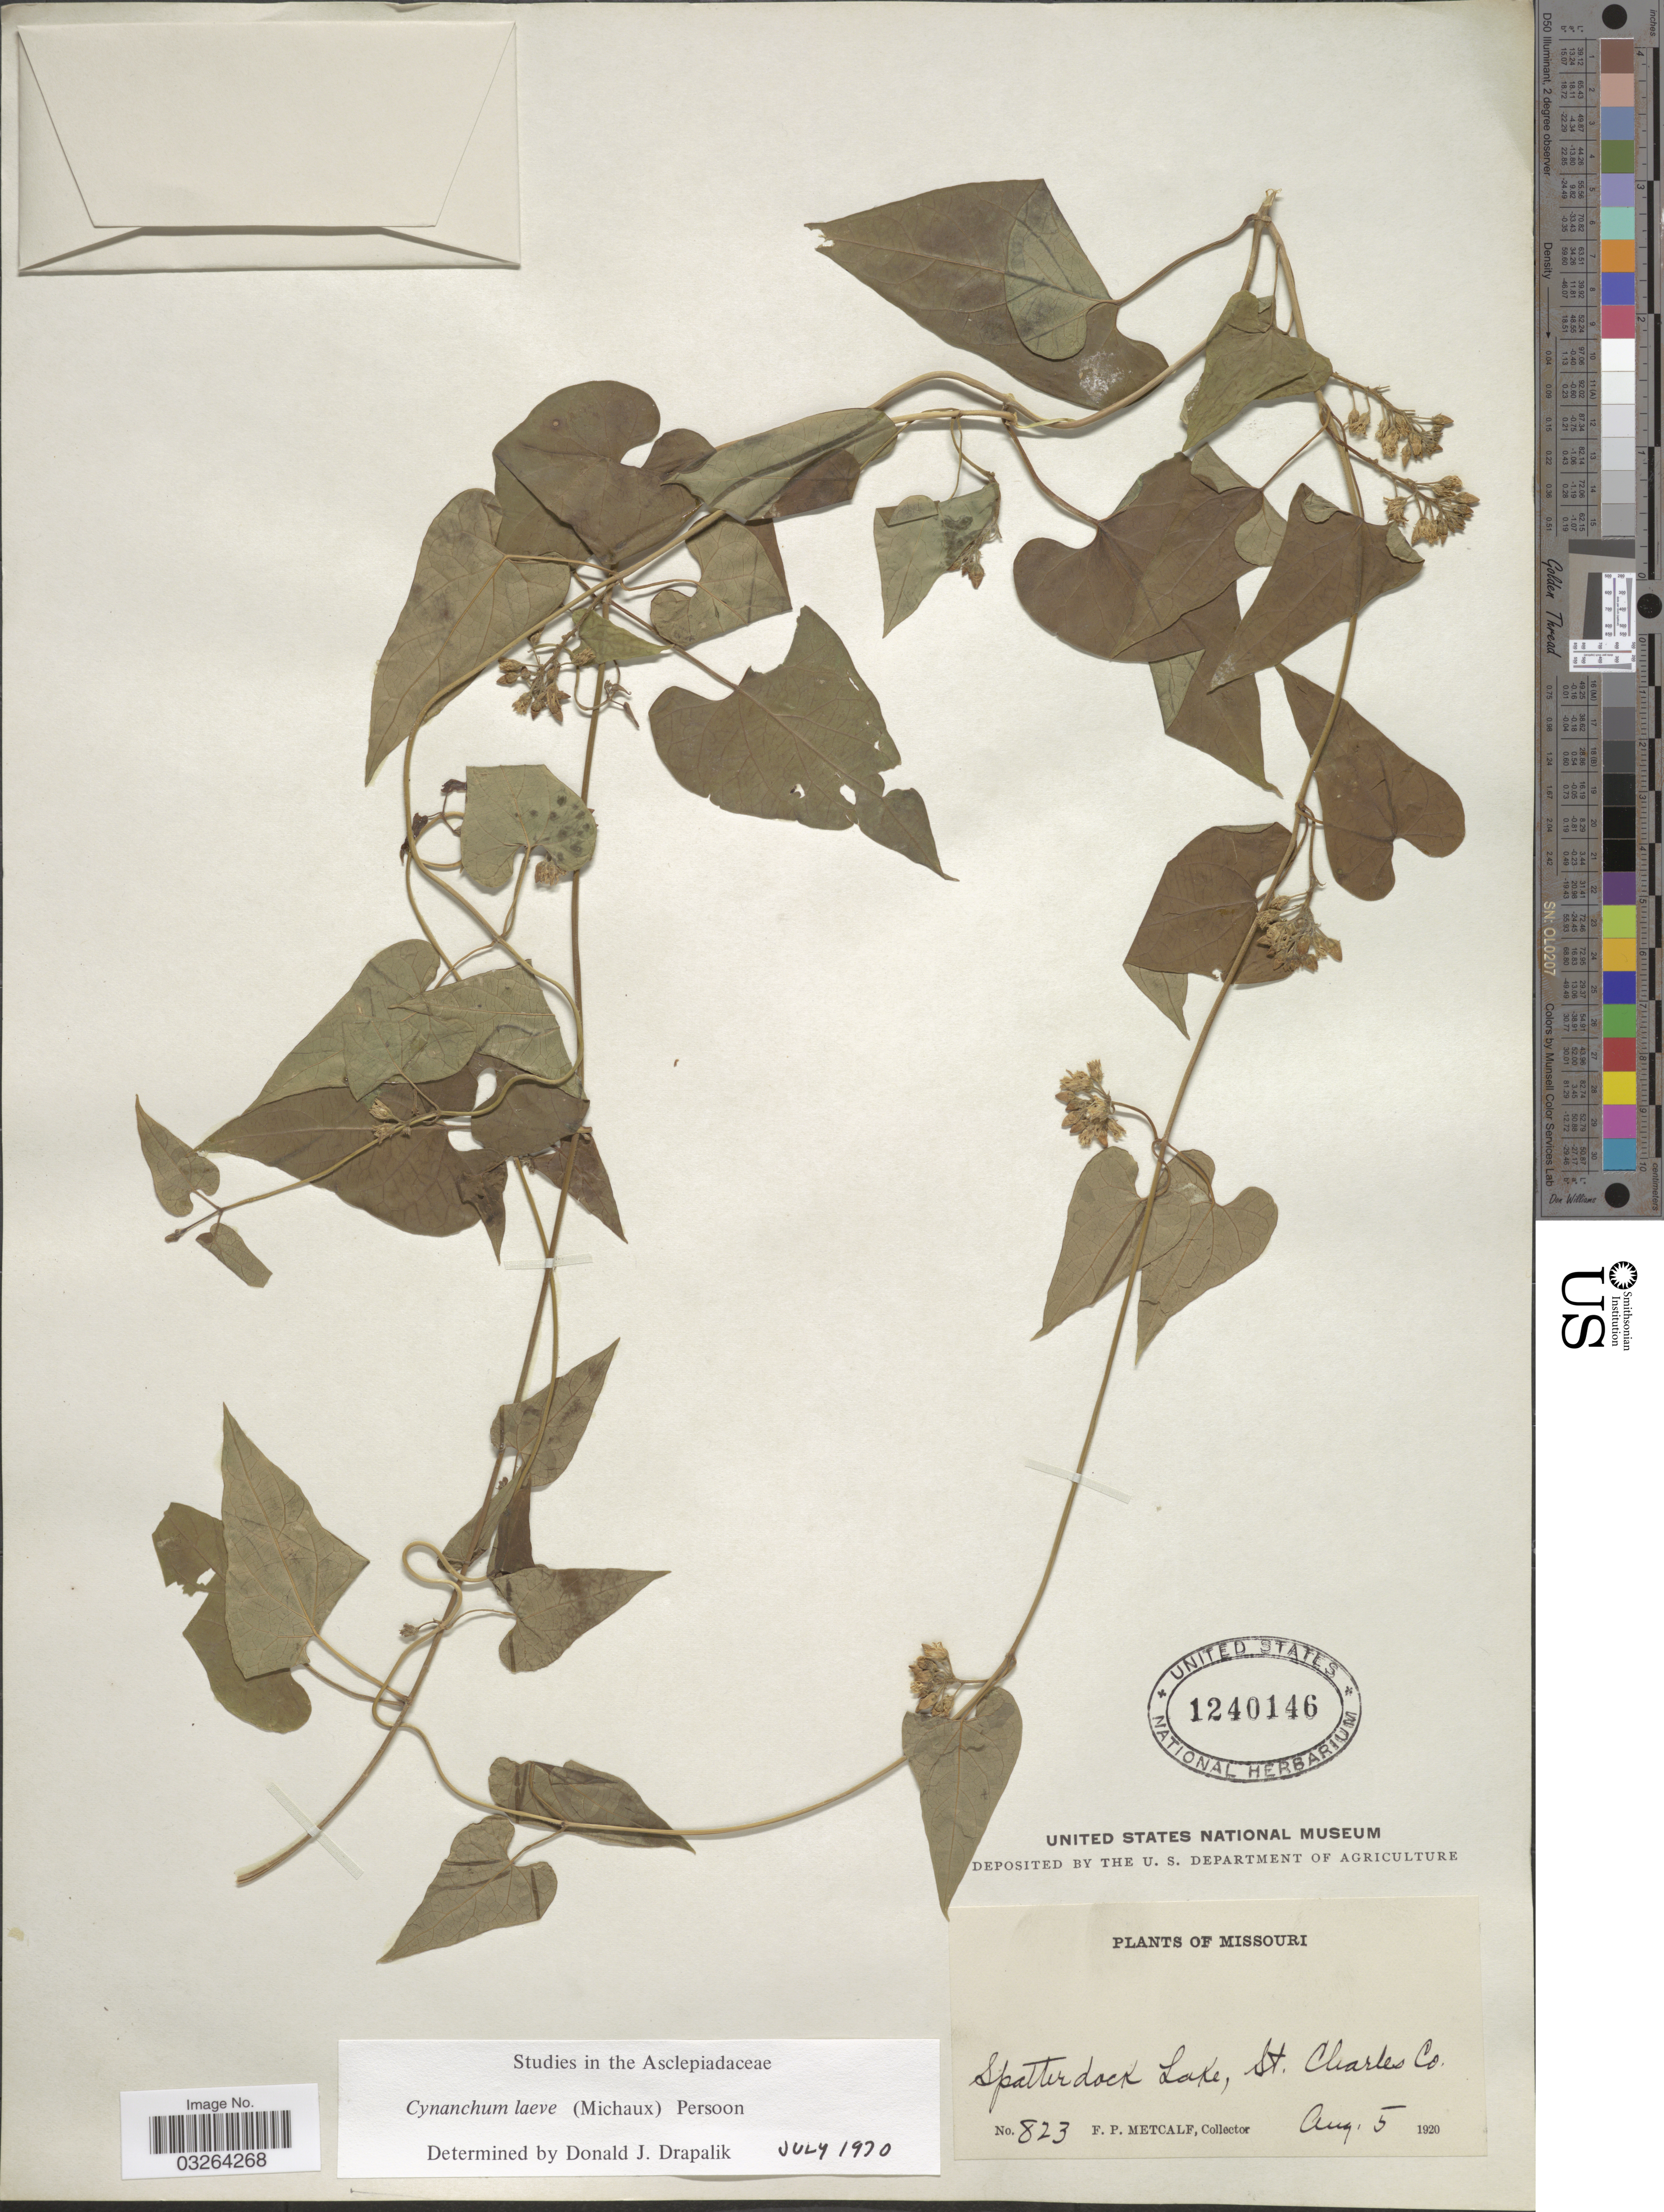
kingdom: Plantae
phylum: Tracheophyta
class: Magnoliopsida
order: Gentianales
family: Apocynaceae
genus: Cynanchum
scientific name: Cynanchum laeve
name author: (Michx.) Pers.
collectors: F. Metcalf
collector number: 823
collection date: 1920-08-05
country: United States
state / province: Missouri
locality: Spatterdock Lake, St. Charles Co.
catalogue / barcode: US 1240146